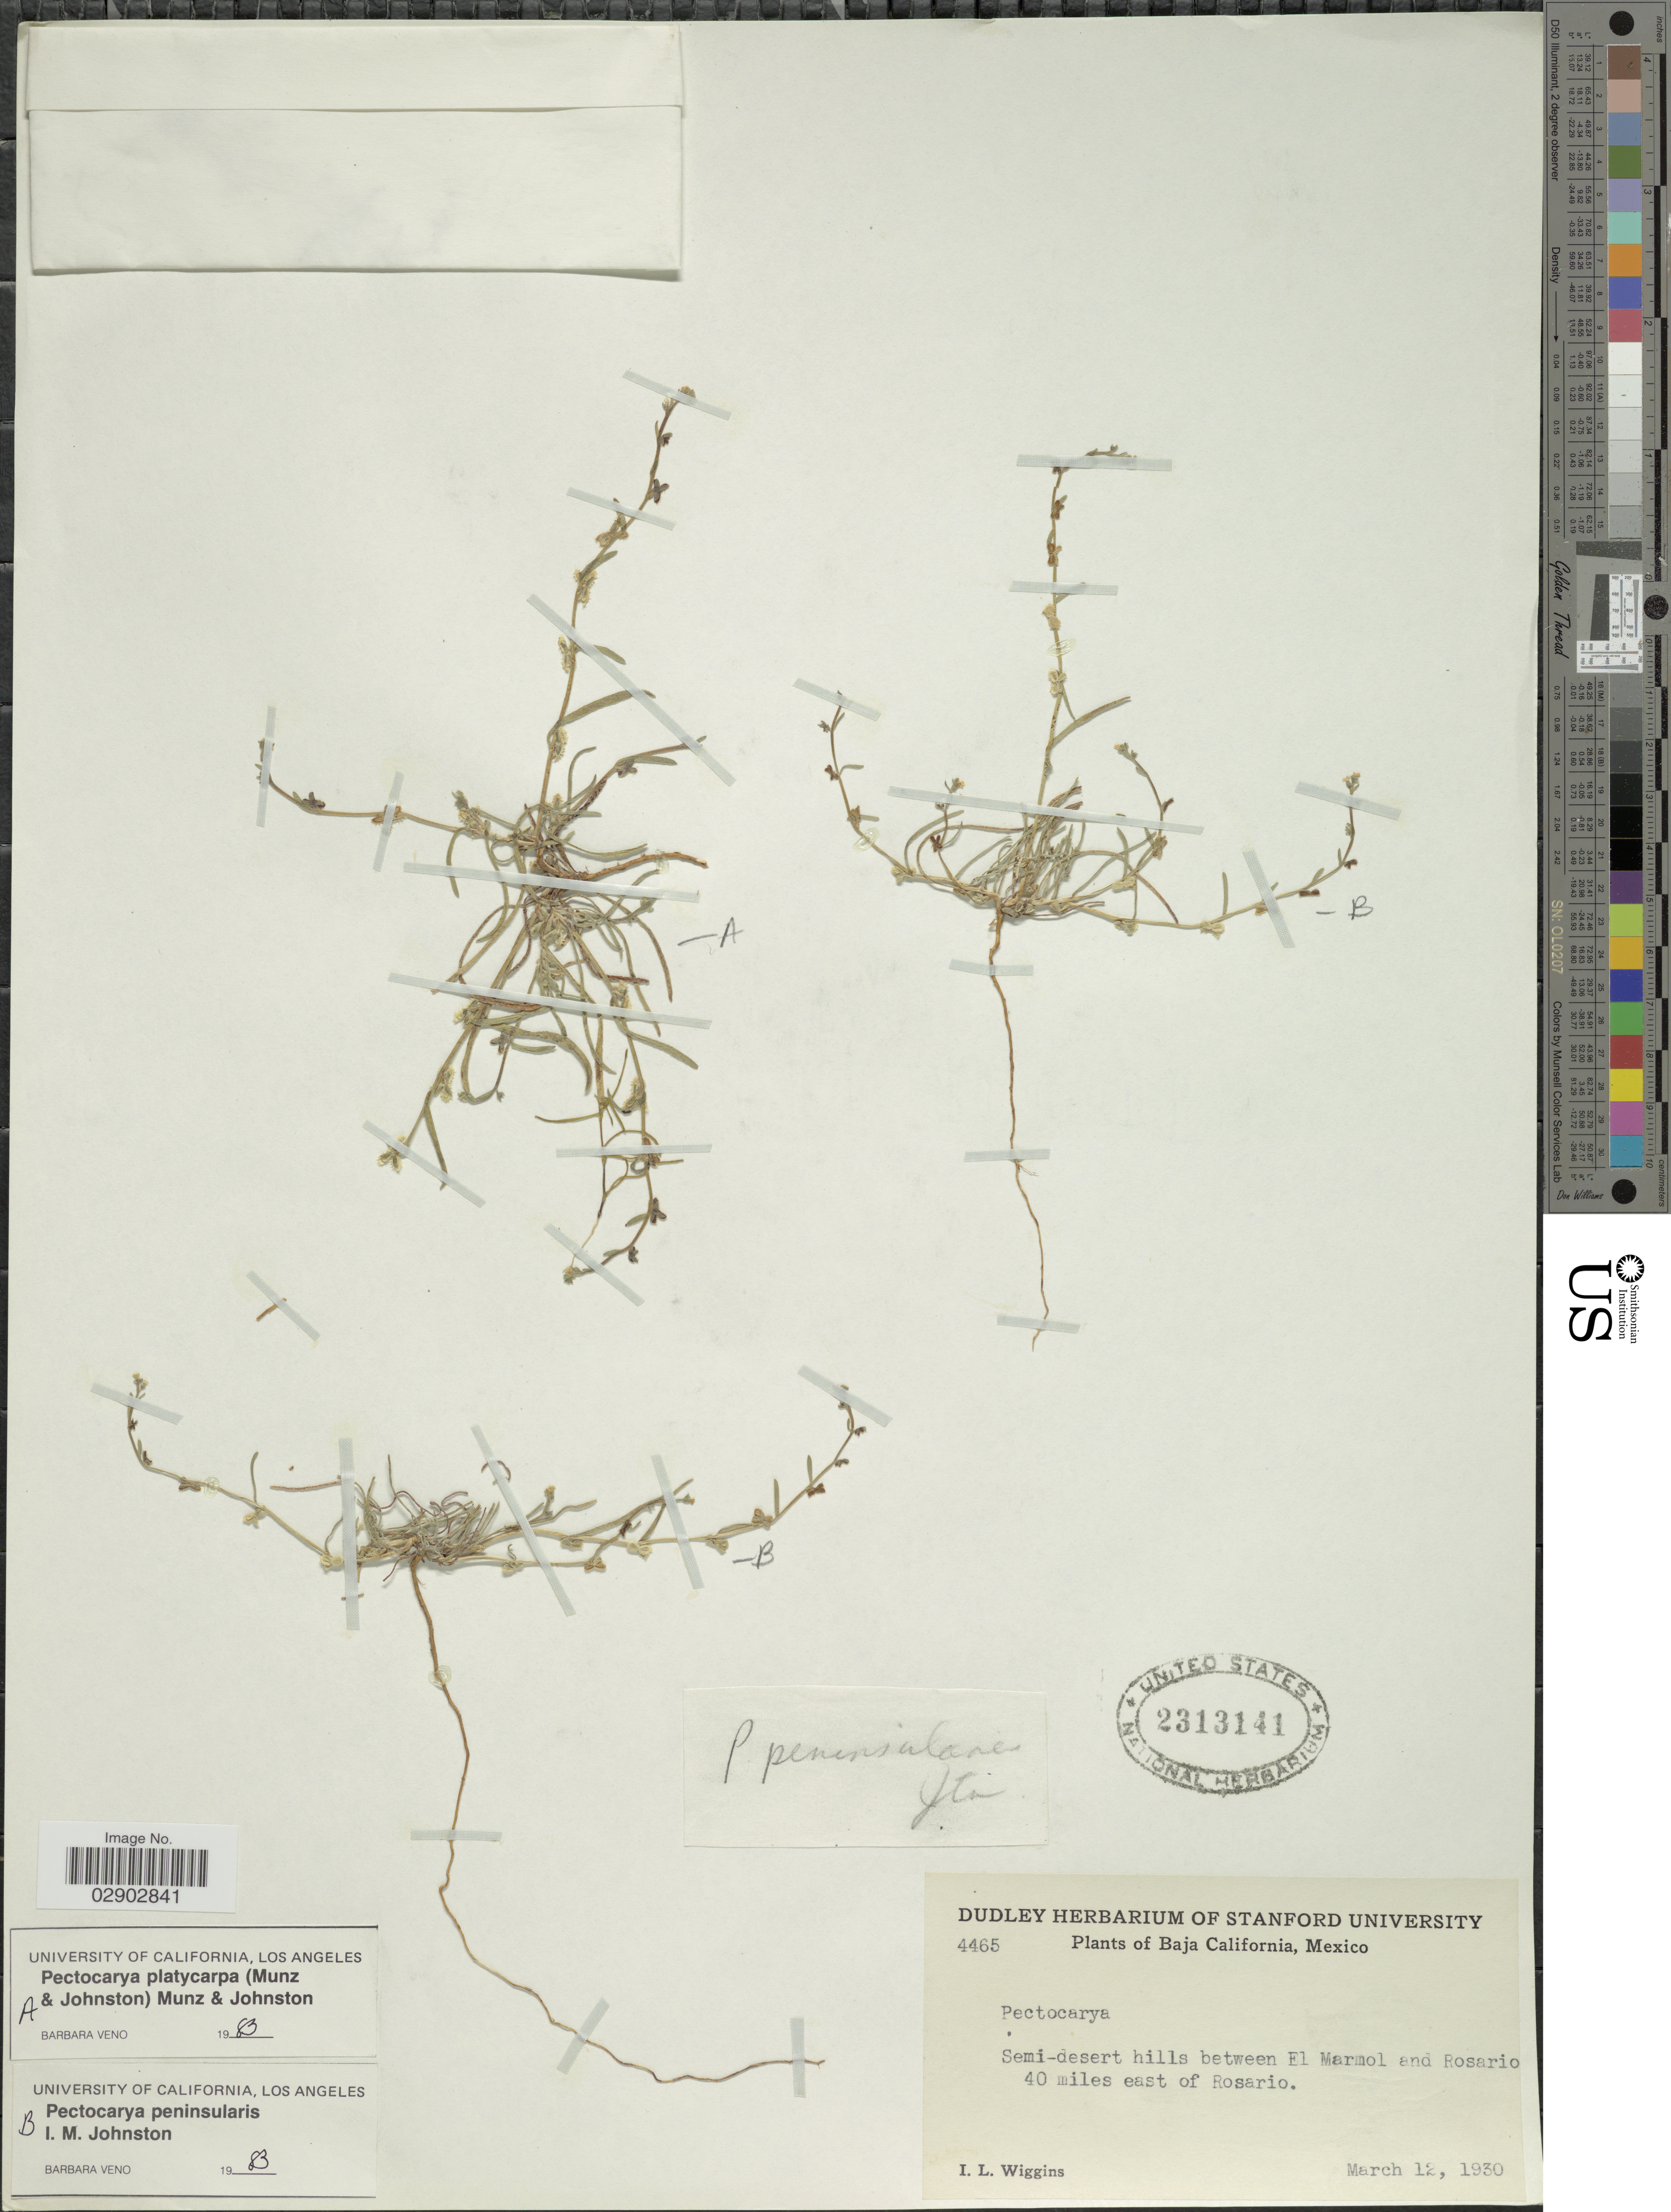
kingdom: Plantae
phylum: Tracheophyta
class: Magnoliopsida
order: Boraginales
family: Boraginaceae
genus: Pectocarya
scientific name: Pectocarya platycarpa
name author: (Munz & I.M. Johnst.) Munz & I.M. Johnst.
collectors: I. L. Wiggins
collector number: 4465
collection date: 1930-03-12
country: Mexico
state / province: Baja California Norte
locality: Semi-desert hills between El Marmol and Rosario 40 miles east of Rosario.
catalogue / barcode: US 2313141